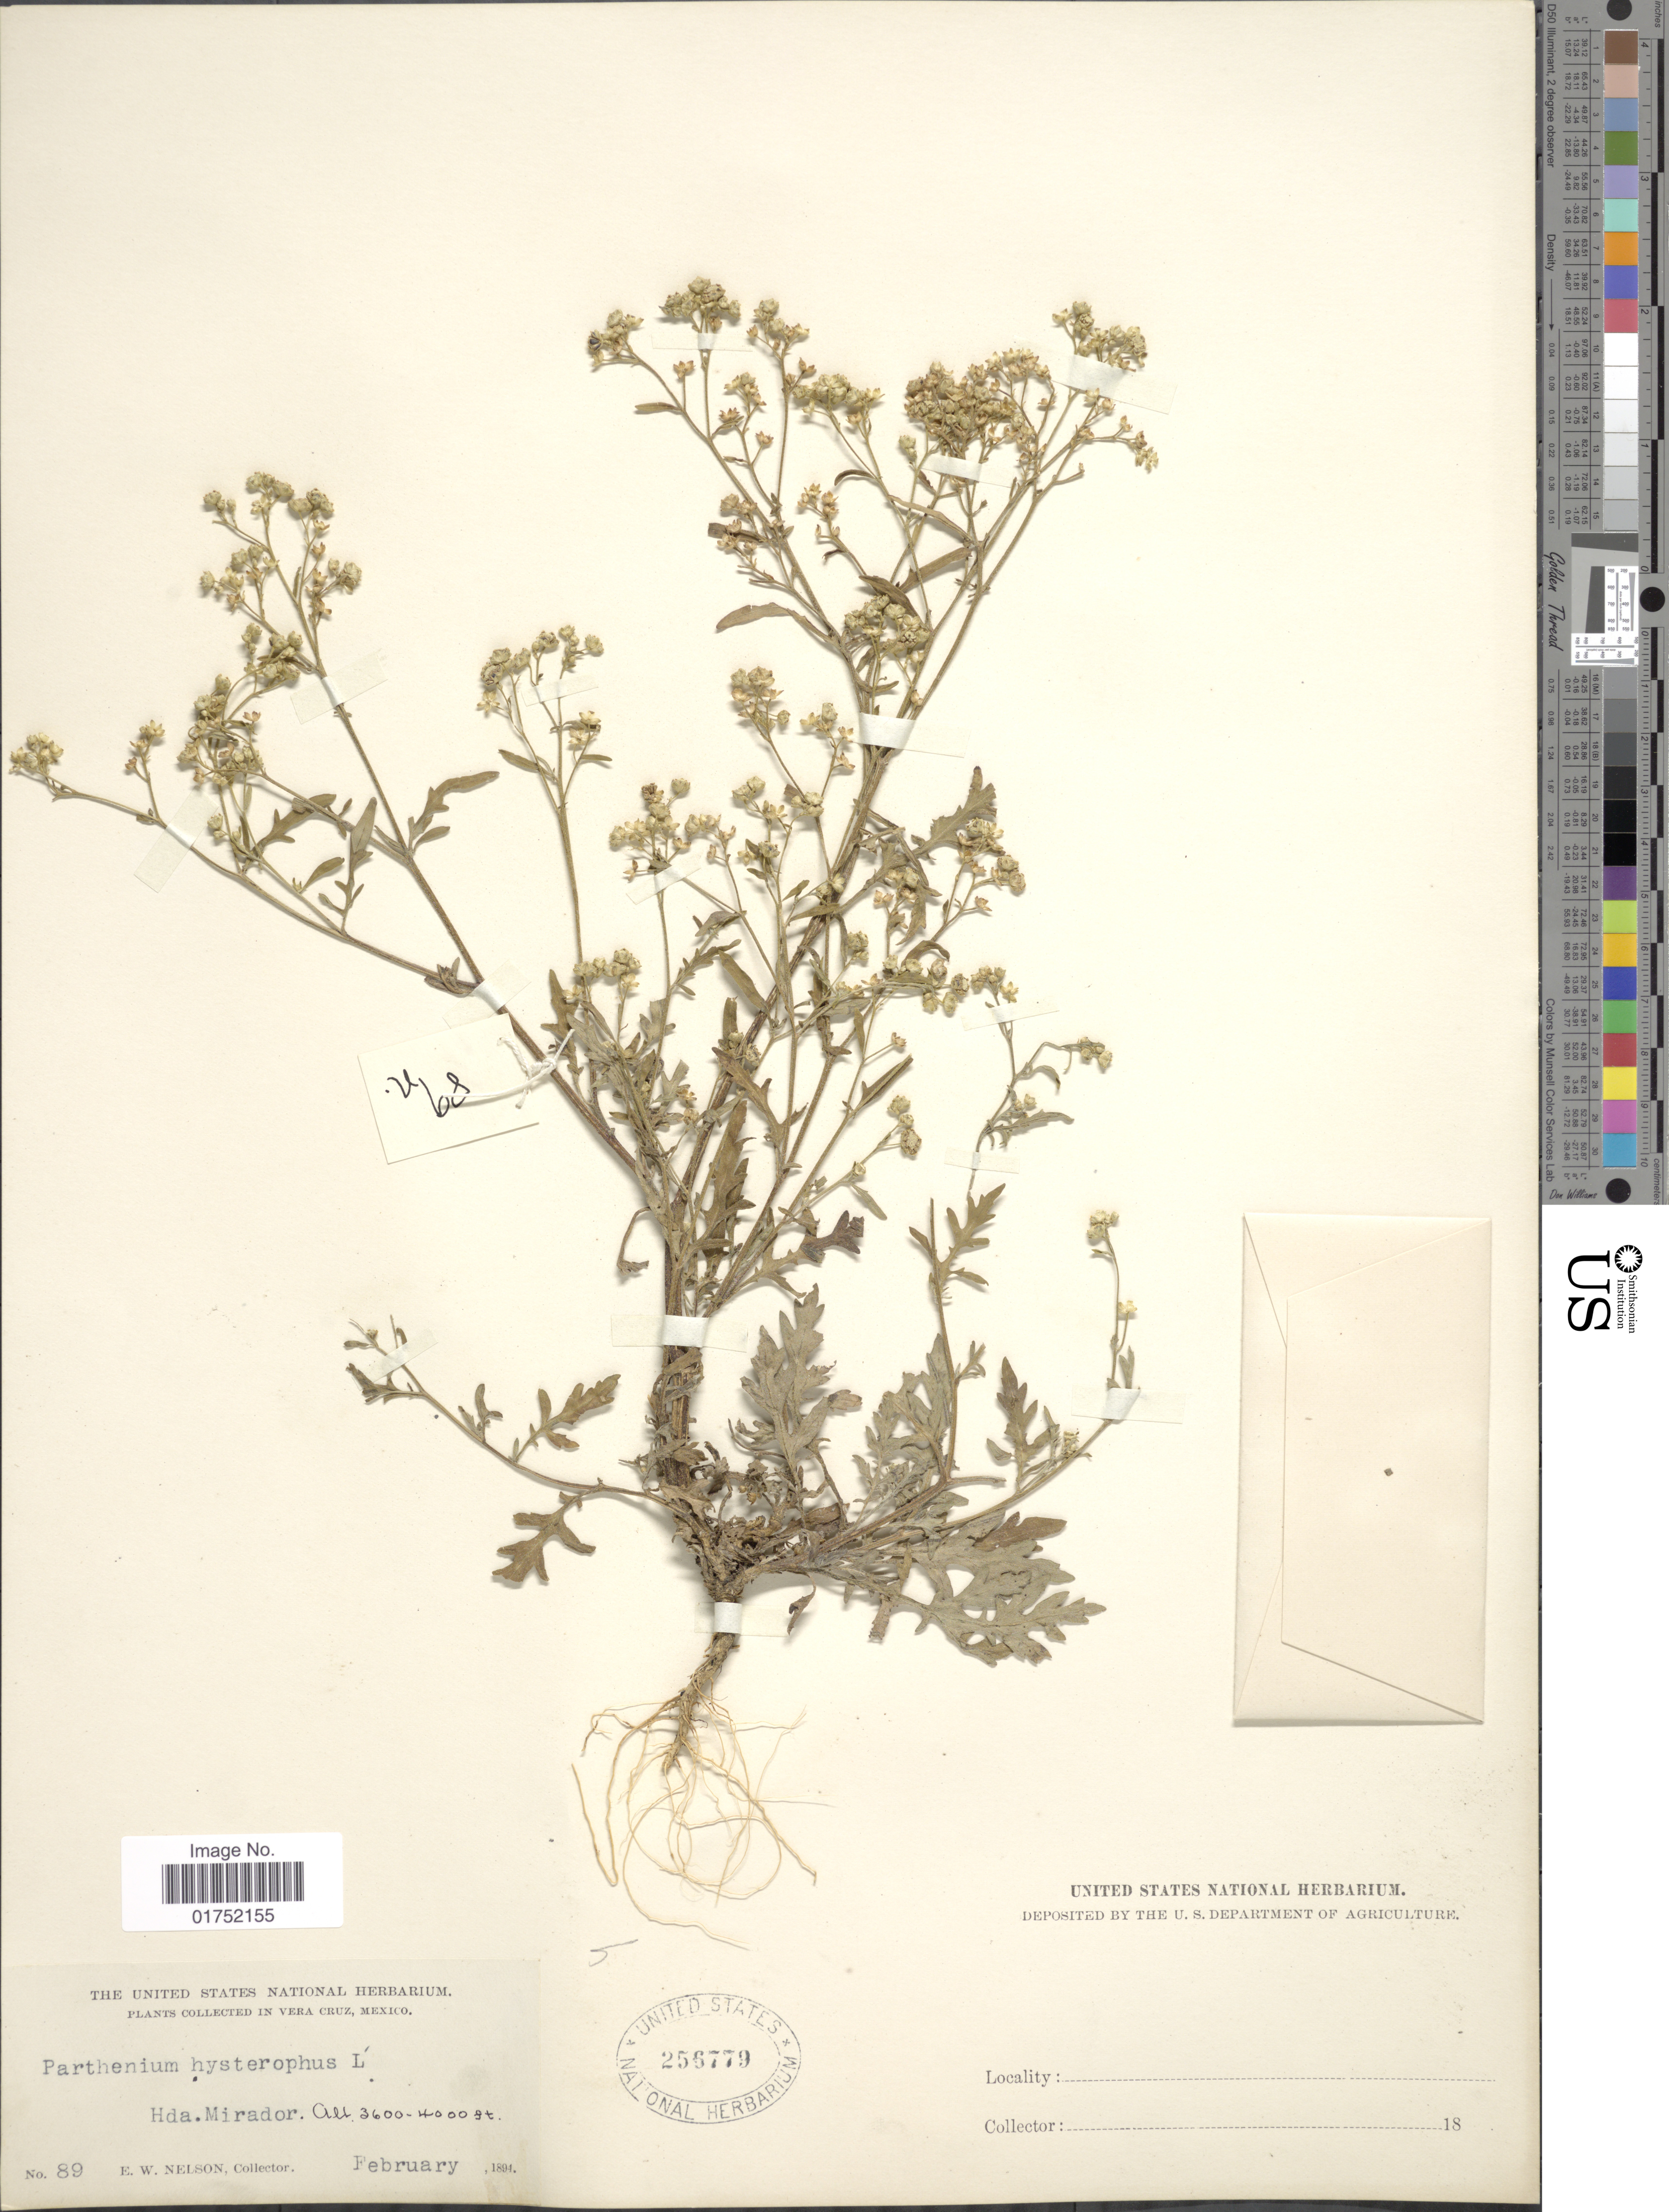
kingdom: Plantae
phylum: Tracheophyta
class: Magnoliopsida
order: Asterales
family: Asteraceae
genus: Parthenium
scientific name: Parthenium hysterophorus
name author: L.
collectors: E. W. Nelson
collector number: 89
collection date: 1894-02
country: Mexico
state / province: Veracruz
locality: Vera Cruz, Hda. Mirador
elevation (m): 1097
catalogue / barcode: US 256779